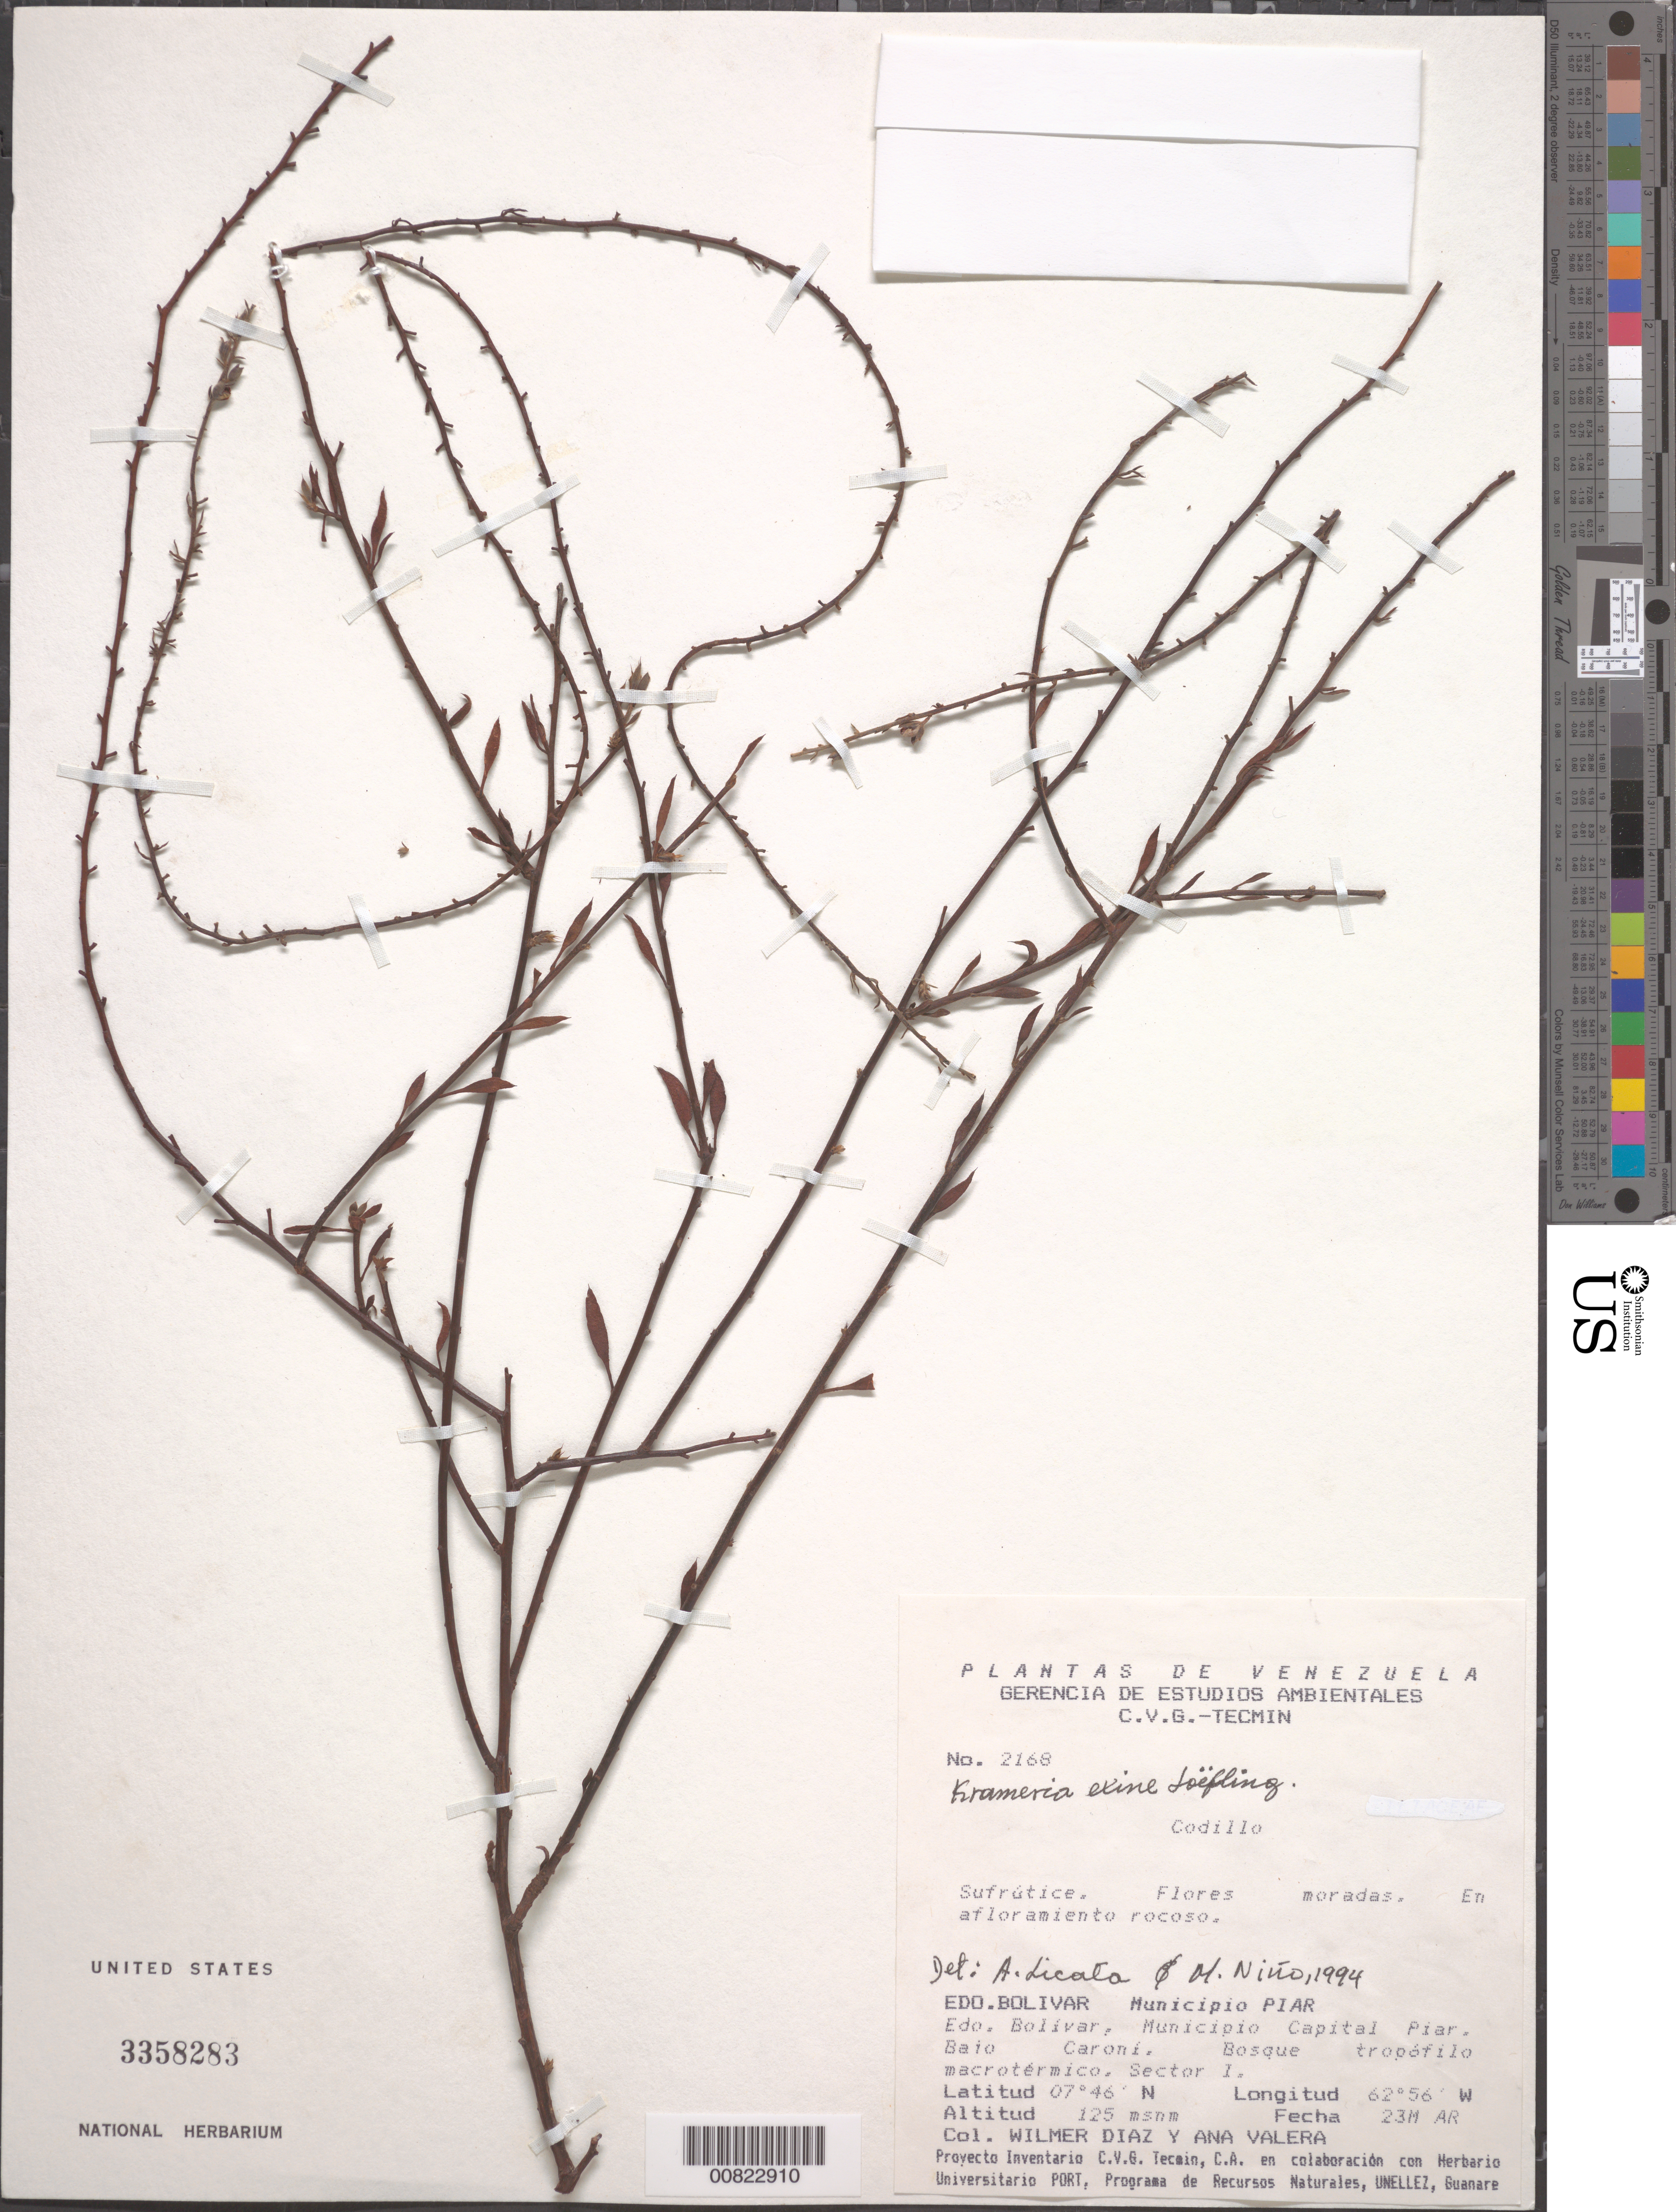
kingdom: Plantae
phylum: Tracheophyta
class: Magnoliopsida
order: Zygophyllales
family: Krameriaceae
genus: Krameria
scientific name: Krameria ixine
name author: L.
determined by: Licata, A.; Niño, S. M.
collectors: W. Díaz P. & A. Valera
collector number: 2168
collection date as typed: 23-Mar-94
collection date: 1994-03-23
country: Venezuela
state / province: Bolívar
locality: Mun. Piar, Mun. Capital Piar, Bajo Caroní, Sector I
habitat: Bosque tropófico macrotérmico, en afloramiento rocoso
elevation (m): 125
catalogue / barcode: US 3358283